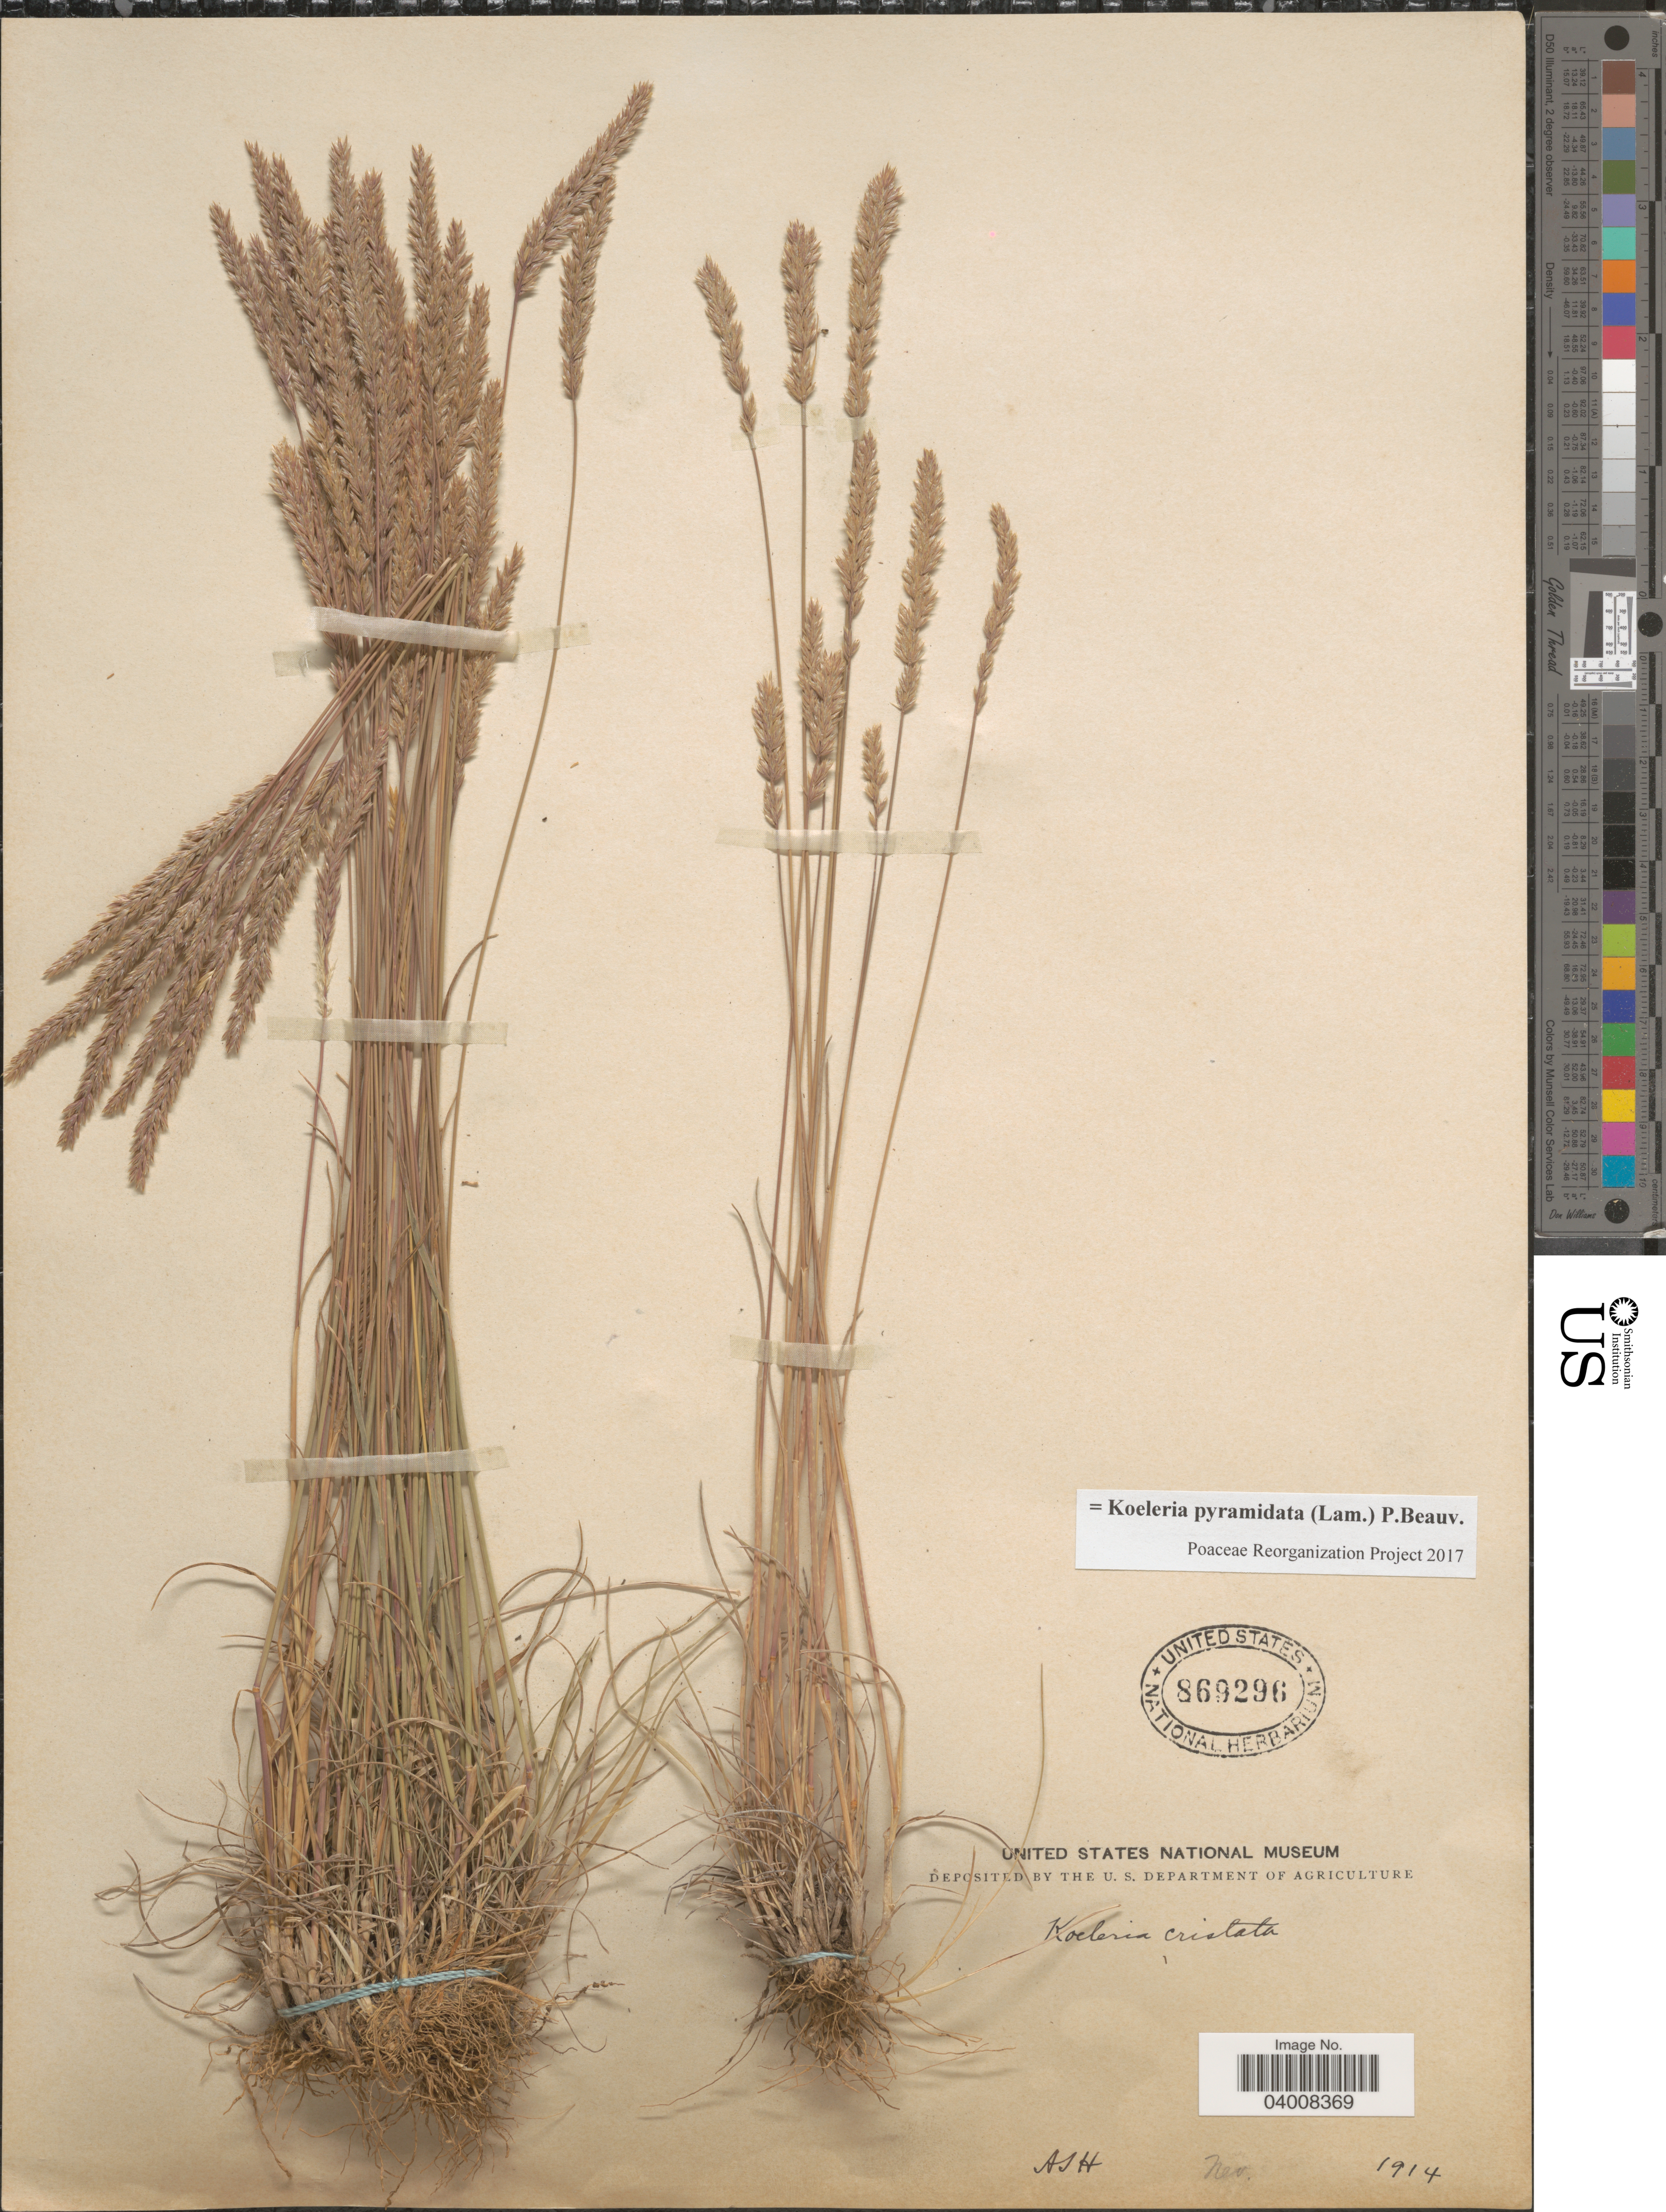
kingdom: Plantae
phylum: Tracheophyta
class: Liliopsida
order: Poales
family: Poaceae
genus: Koeleria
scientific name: Koeleria pyramidata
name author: (Lam.) P. Beauv.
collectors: -. Ash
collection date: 1914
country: United States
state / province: Nevada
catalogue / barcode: US 869296